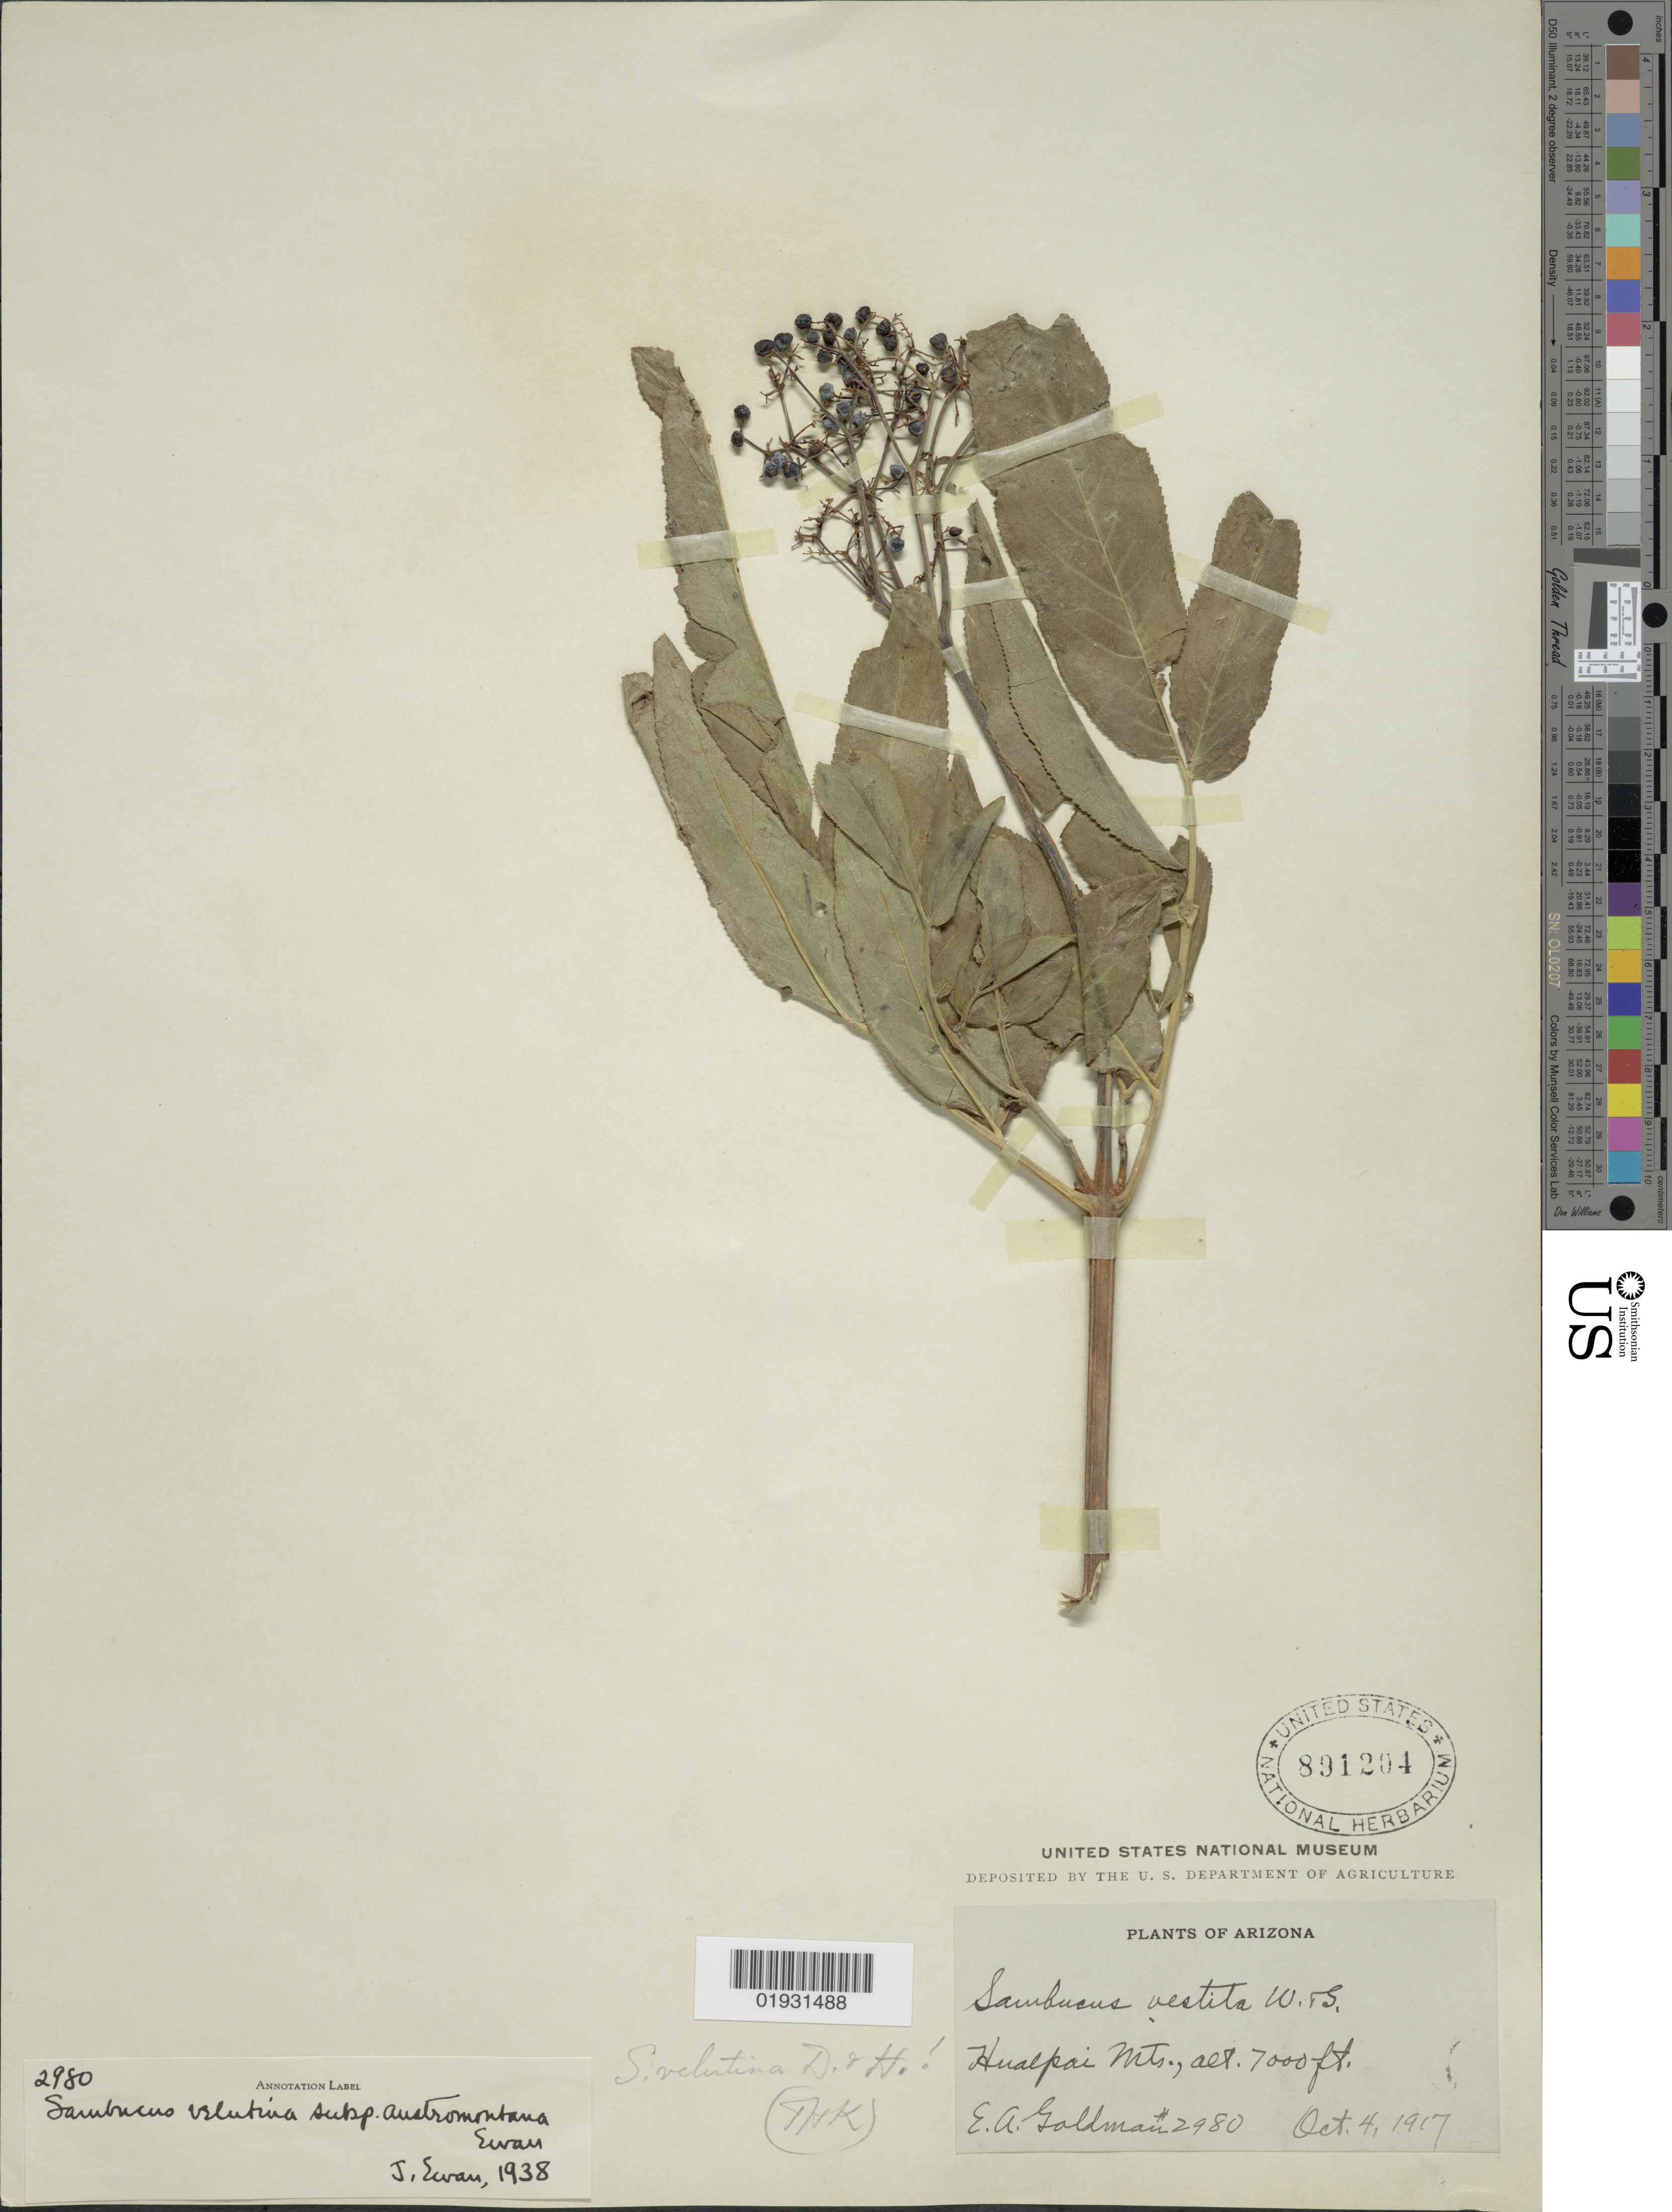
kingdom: Plantae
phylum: Tracheophyta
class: Magnoliopsida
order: Dipsacales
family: Viburnaceae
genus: Sambucus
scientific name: Sambucus velutina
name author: Durand & Hilg.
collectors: E. A. Goldman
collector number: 2980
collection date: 1917-10-04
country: United States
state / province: Arizona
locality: Hualpai Mts.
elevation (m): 2134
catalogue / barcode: US 891204